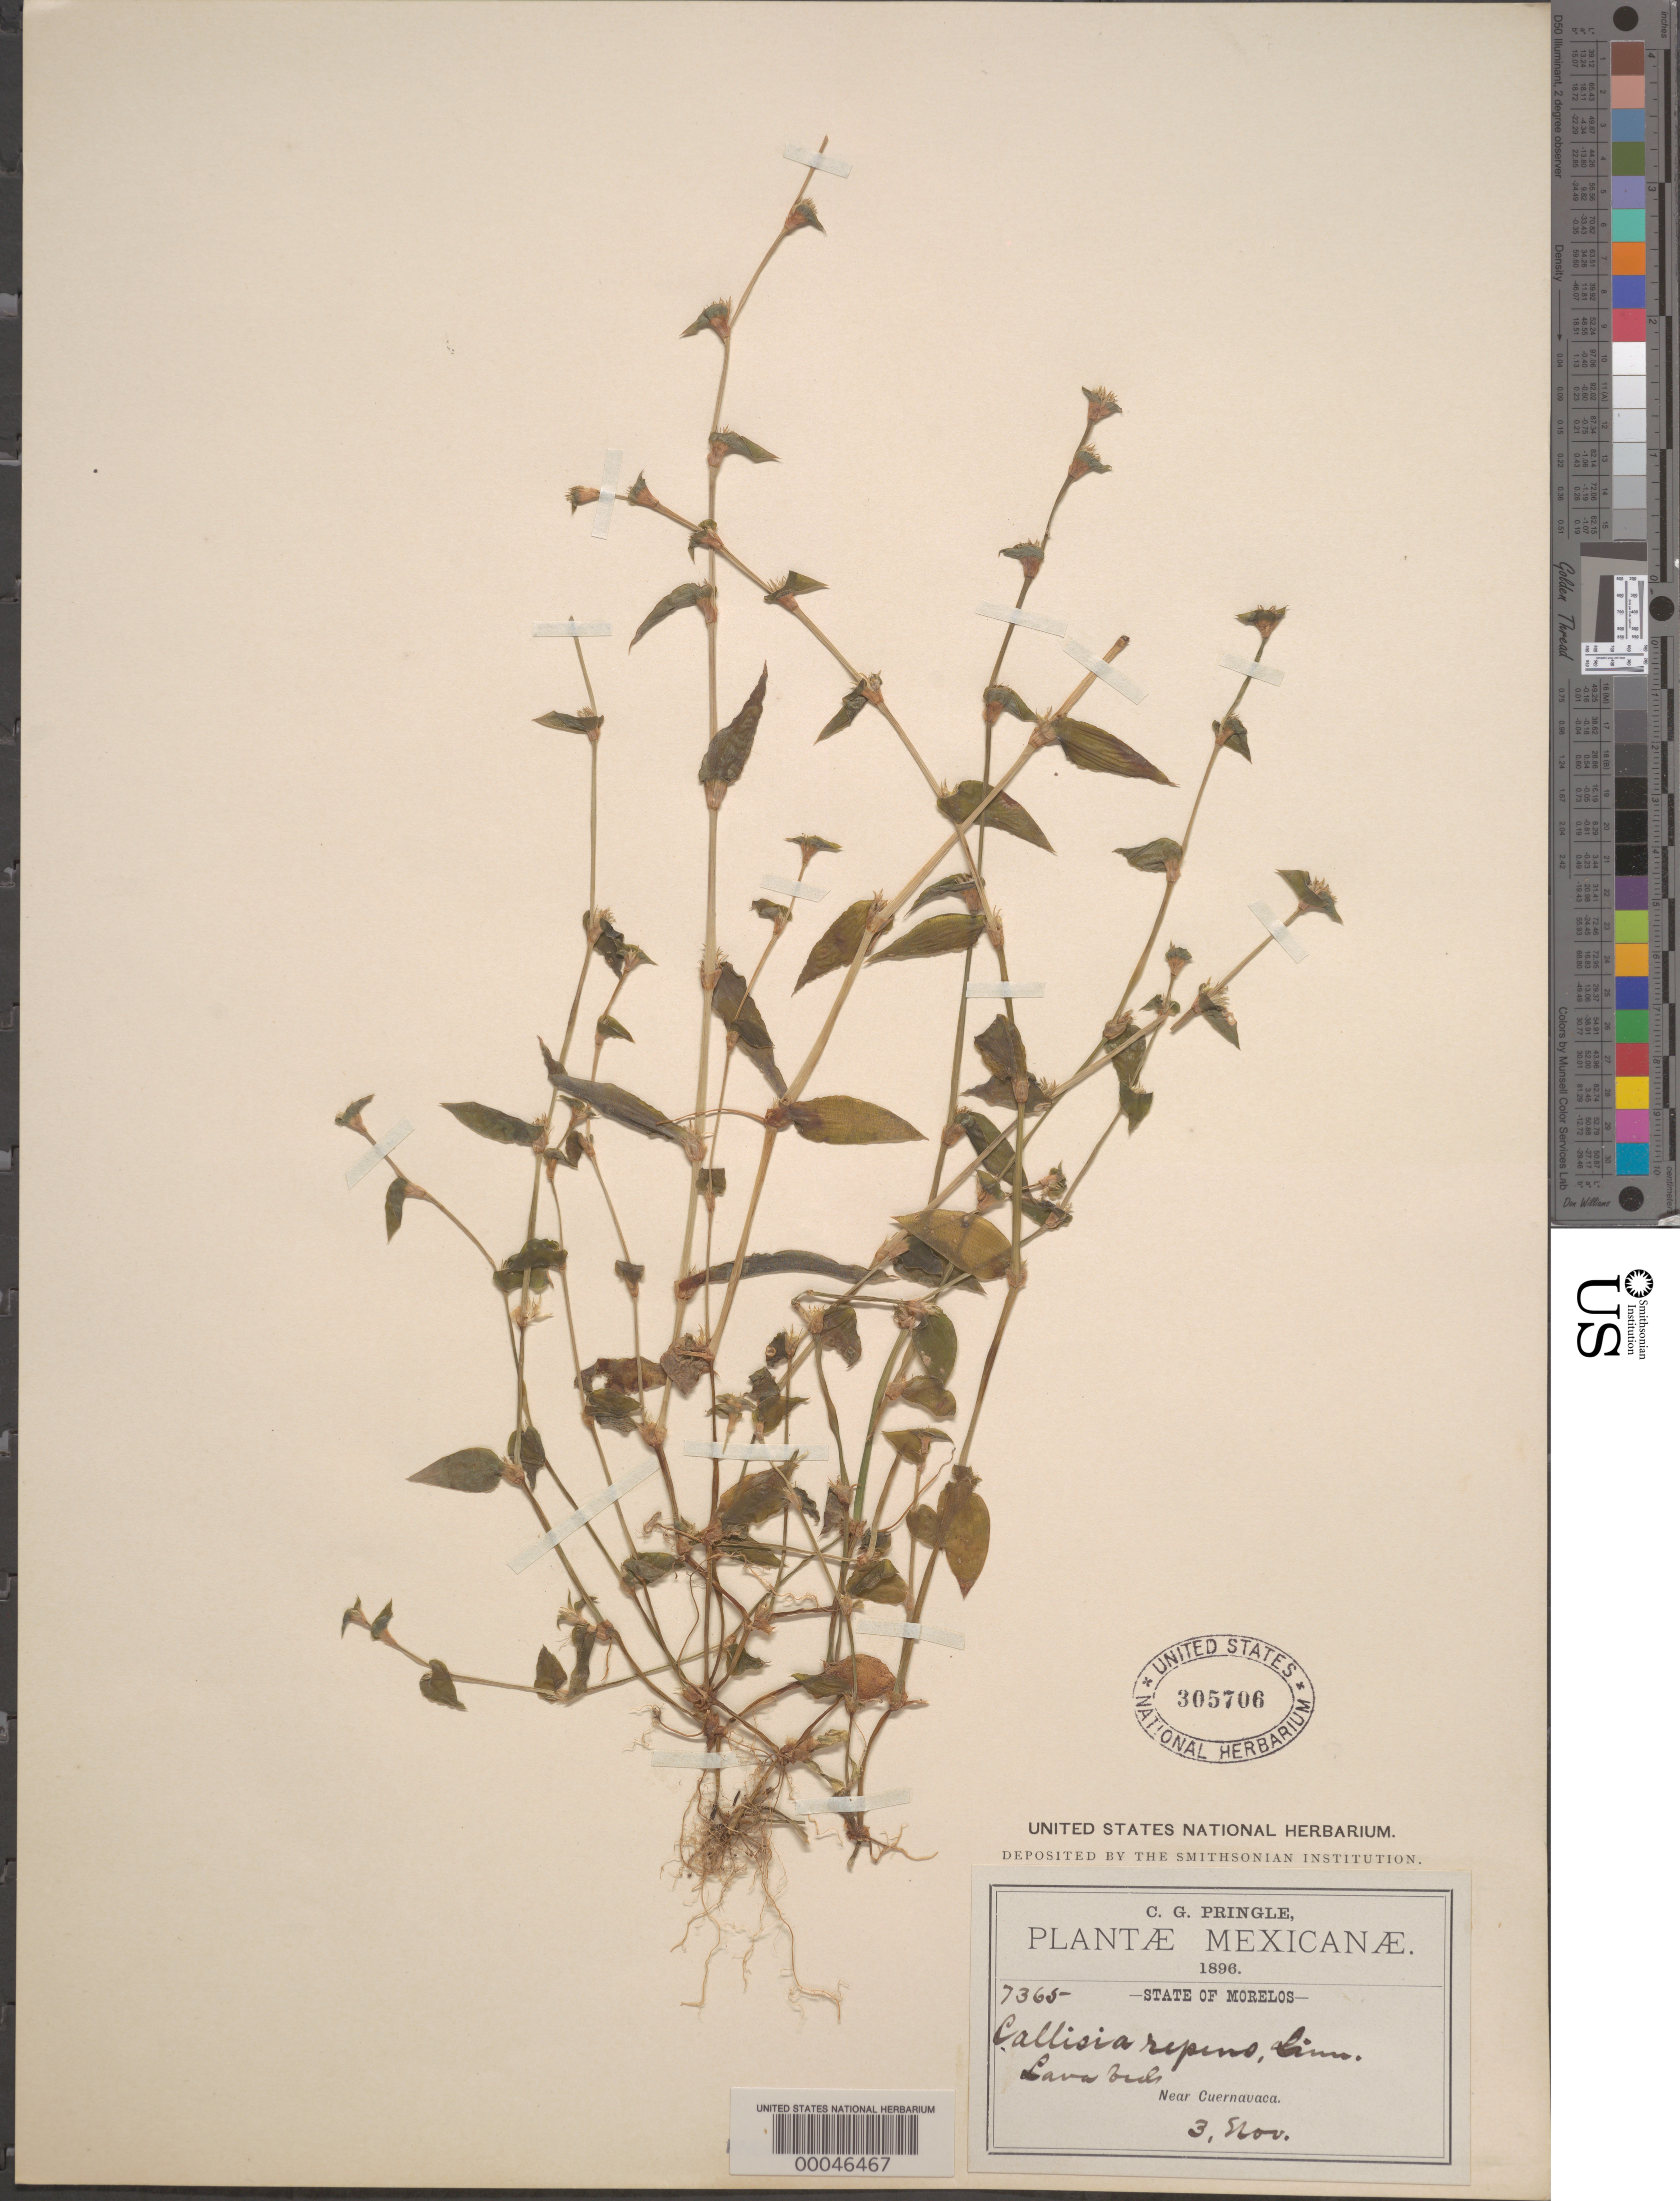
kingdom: Plantae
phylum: Tracheophyta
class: Liliopsida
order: Commelinales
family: Commelinaceae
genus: Callisia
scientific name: Callisia repens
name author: (Jacq.) L.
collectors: C. G. Pringle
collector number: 7365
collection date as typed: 03 Nov 1896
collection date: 1896-11-03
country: Mexico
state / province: Morelos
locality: Near Cuernavaca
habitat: Lava bed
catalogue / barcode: US 305706